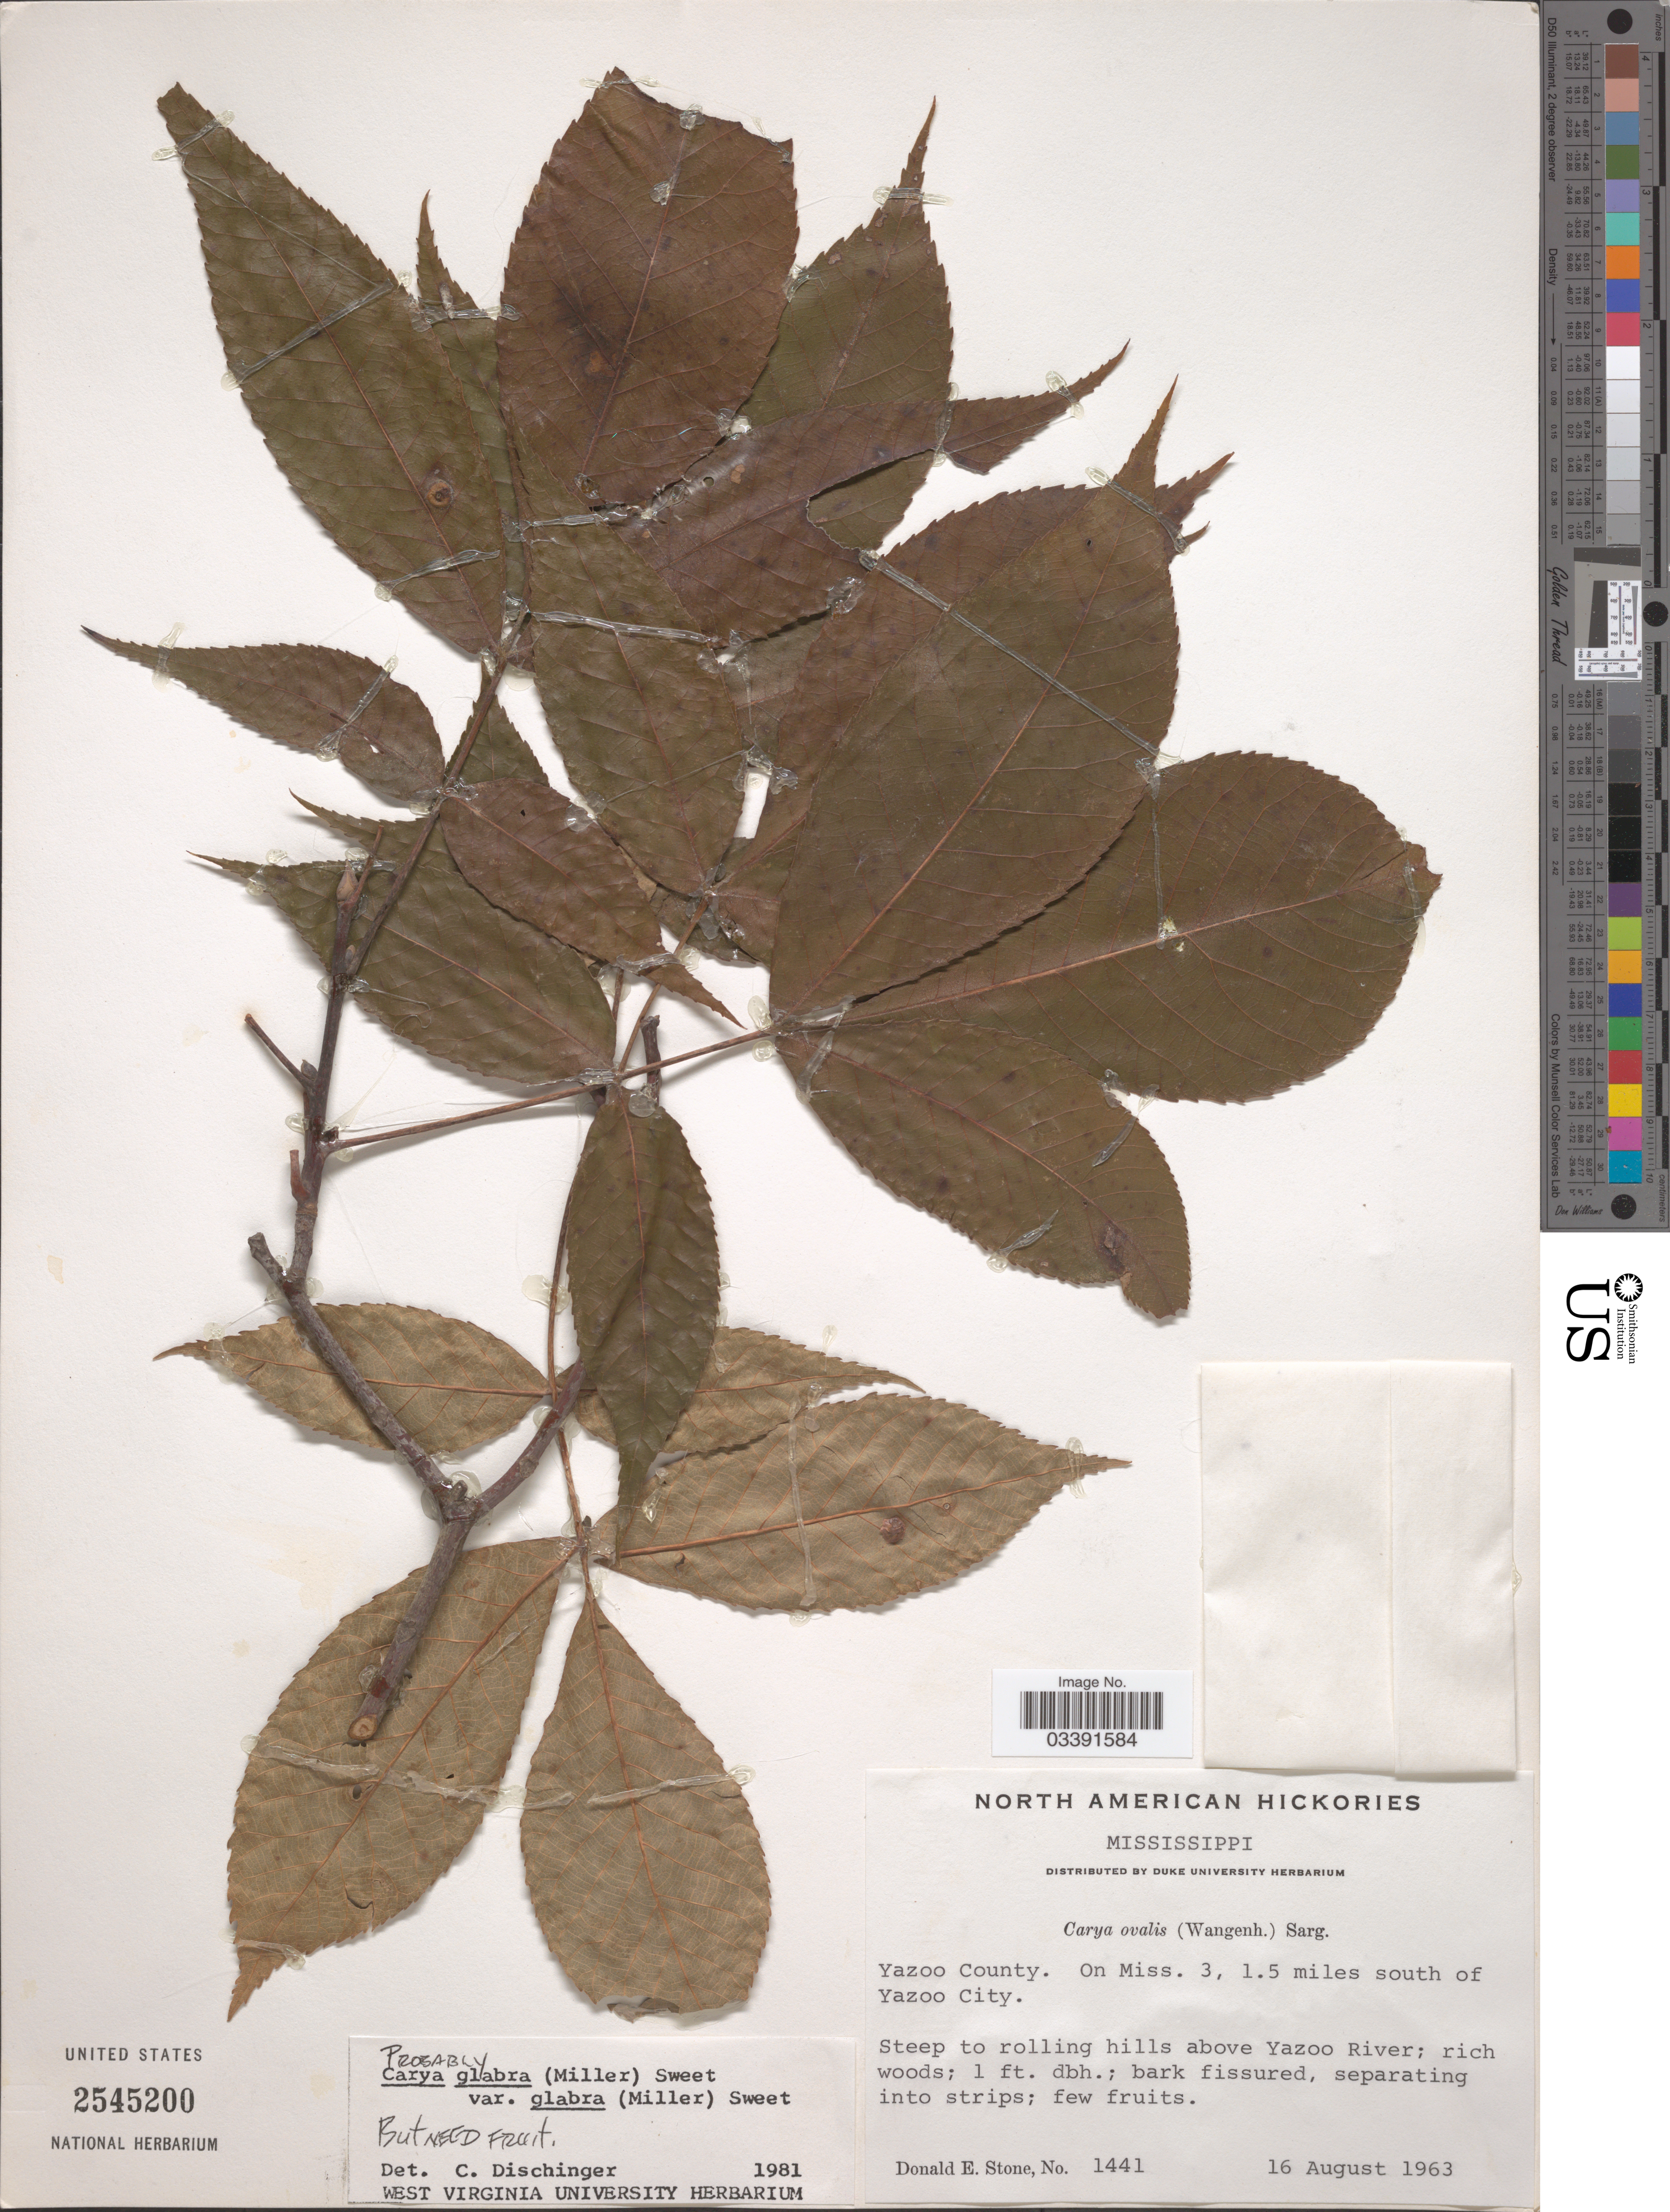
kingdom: Plantae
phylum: Tracheophyta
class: Magnoliopsida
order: Fagales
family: Juglandaceae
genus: Carya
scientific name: Carya glabra var. glabra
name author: (Mill.) Sweet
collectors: D. Stone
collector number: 1441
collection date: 1963-08-16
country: United States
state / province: Mississippi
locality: Yazoo County. On Miss. 3, 1.5 miles south of Yazoo City. Steep to rolling hills above Yazoo River.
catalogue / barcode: US 2545200